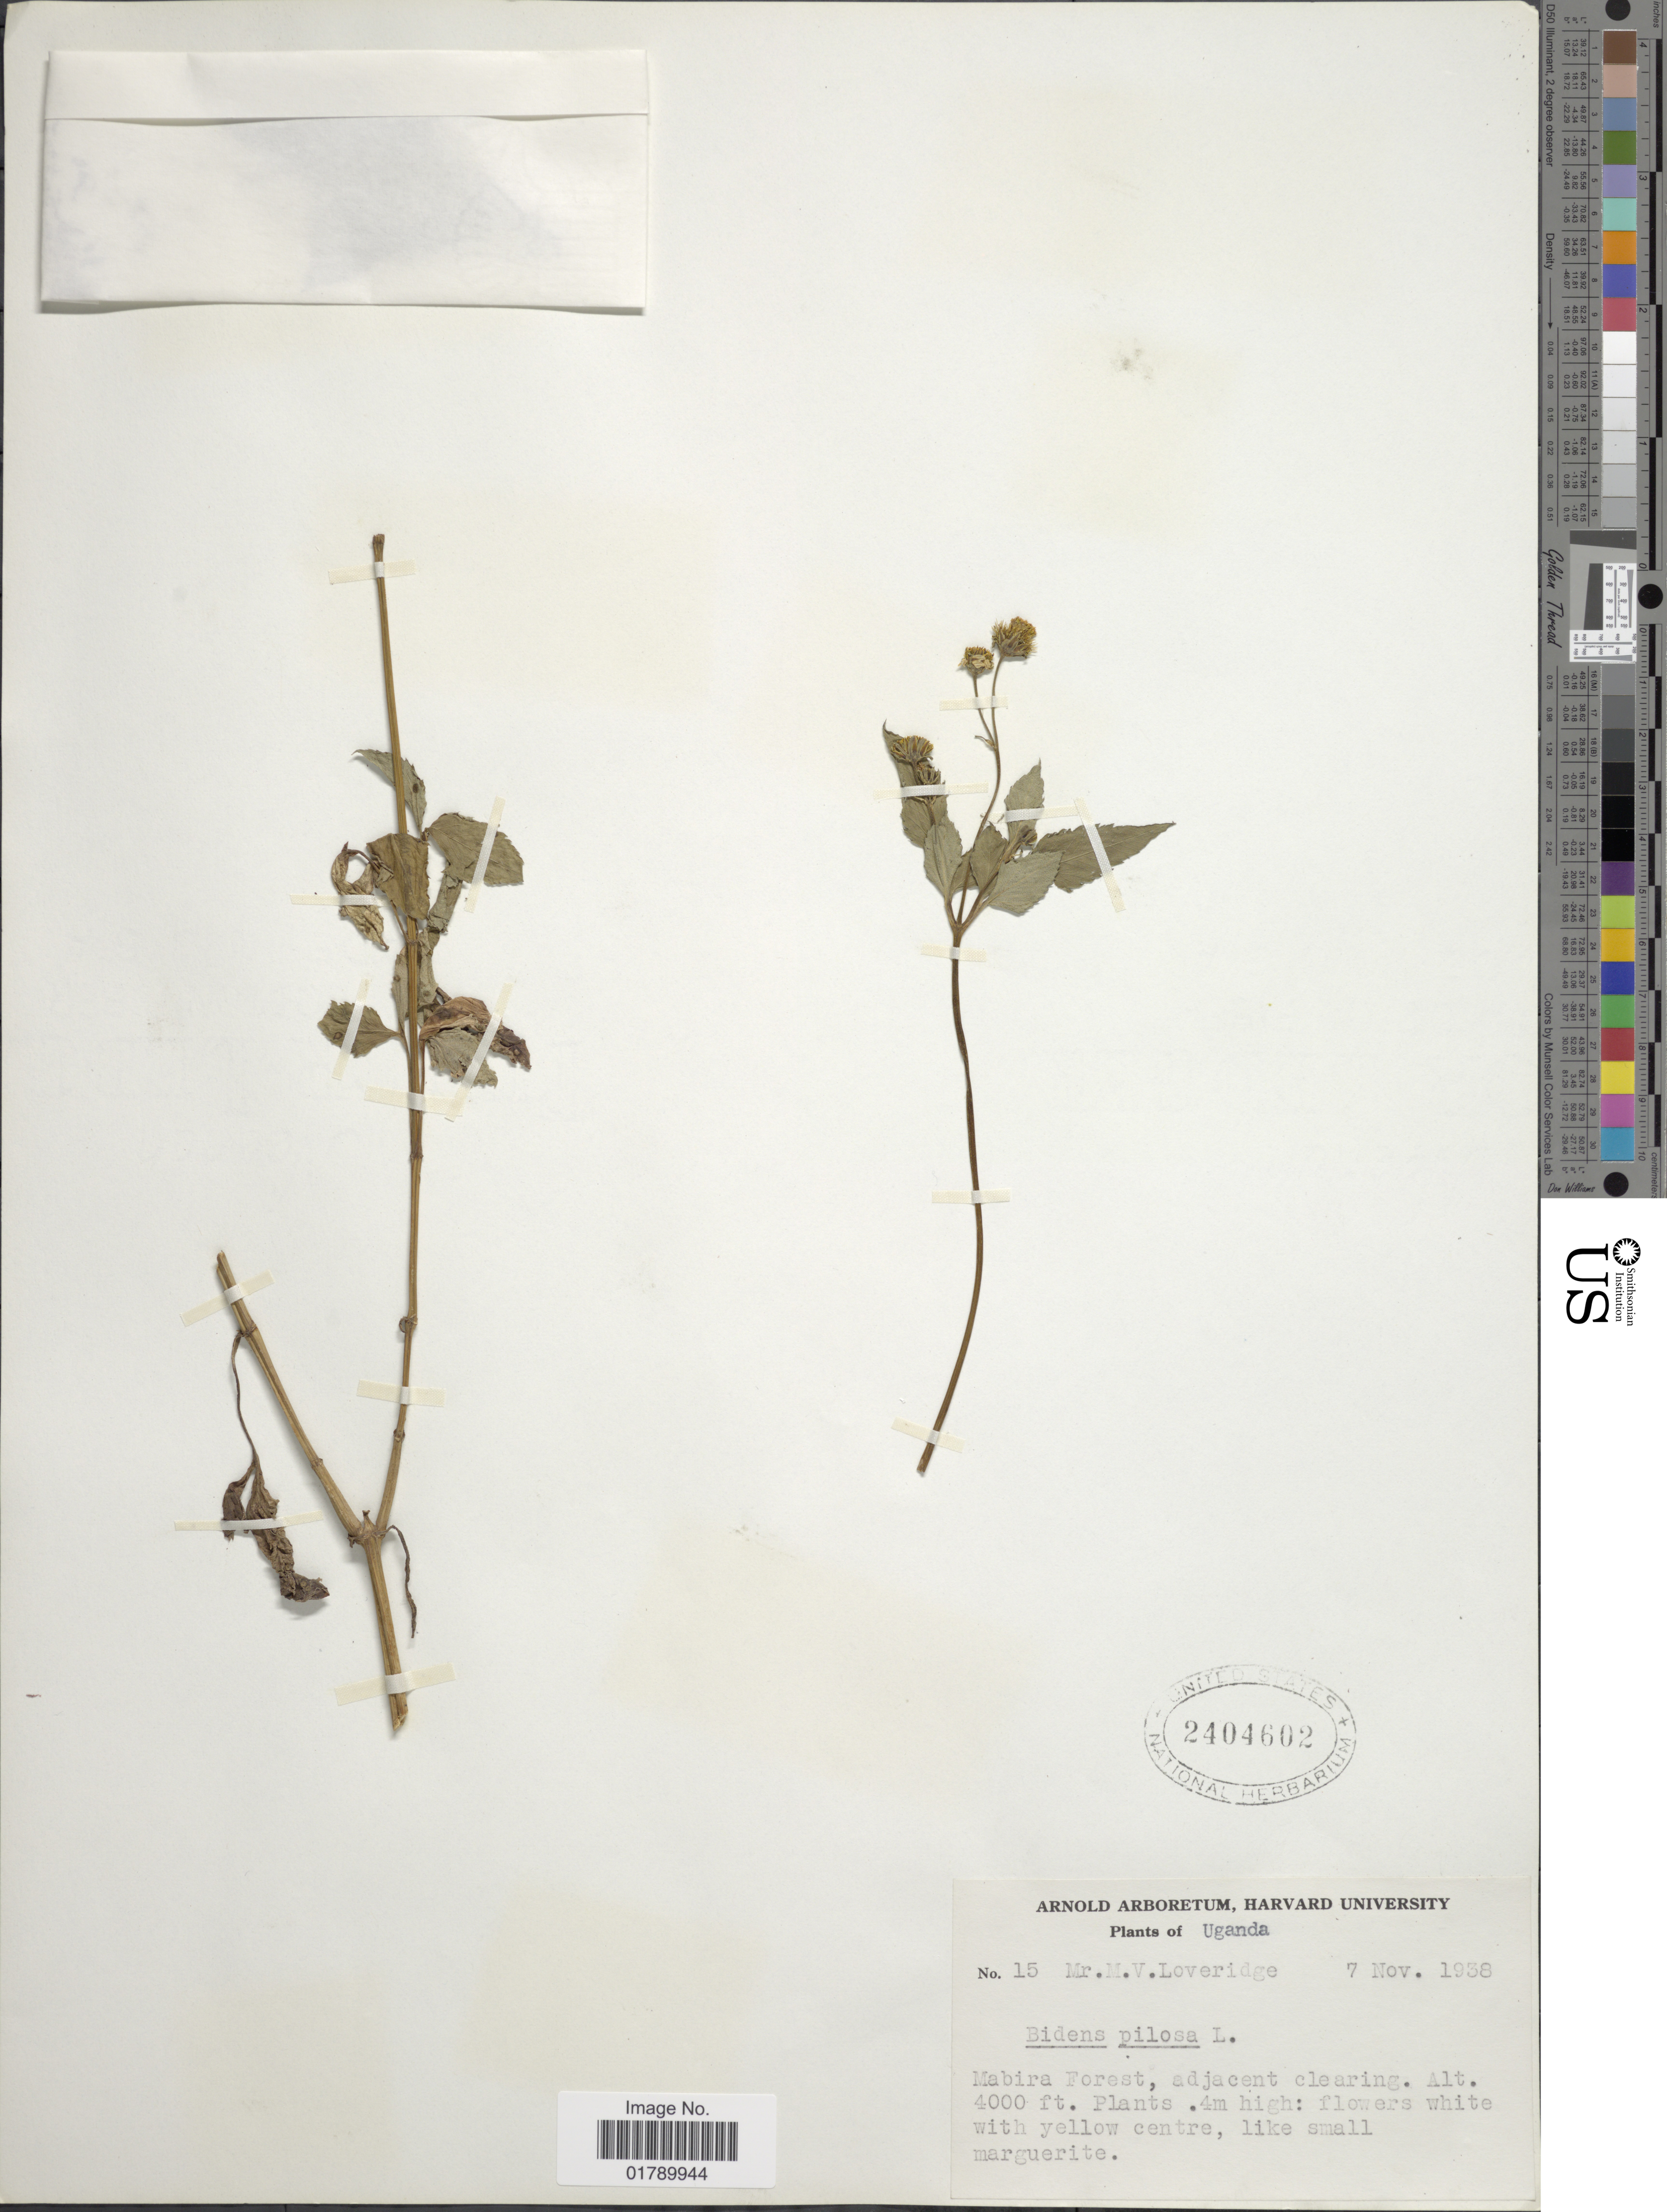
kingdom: Plantae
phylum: Tracheophyta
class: Magnoliopsida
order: Asterales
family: Asteraceae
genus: Bidens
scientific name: Bidens pilosa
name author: L.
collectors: M. Loveridge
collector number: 15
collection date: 1938-11-07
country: Uganda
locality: Mabira Forest, adjacent clearing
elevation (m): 1219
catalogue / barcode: US 2404602